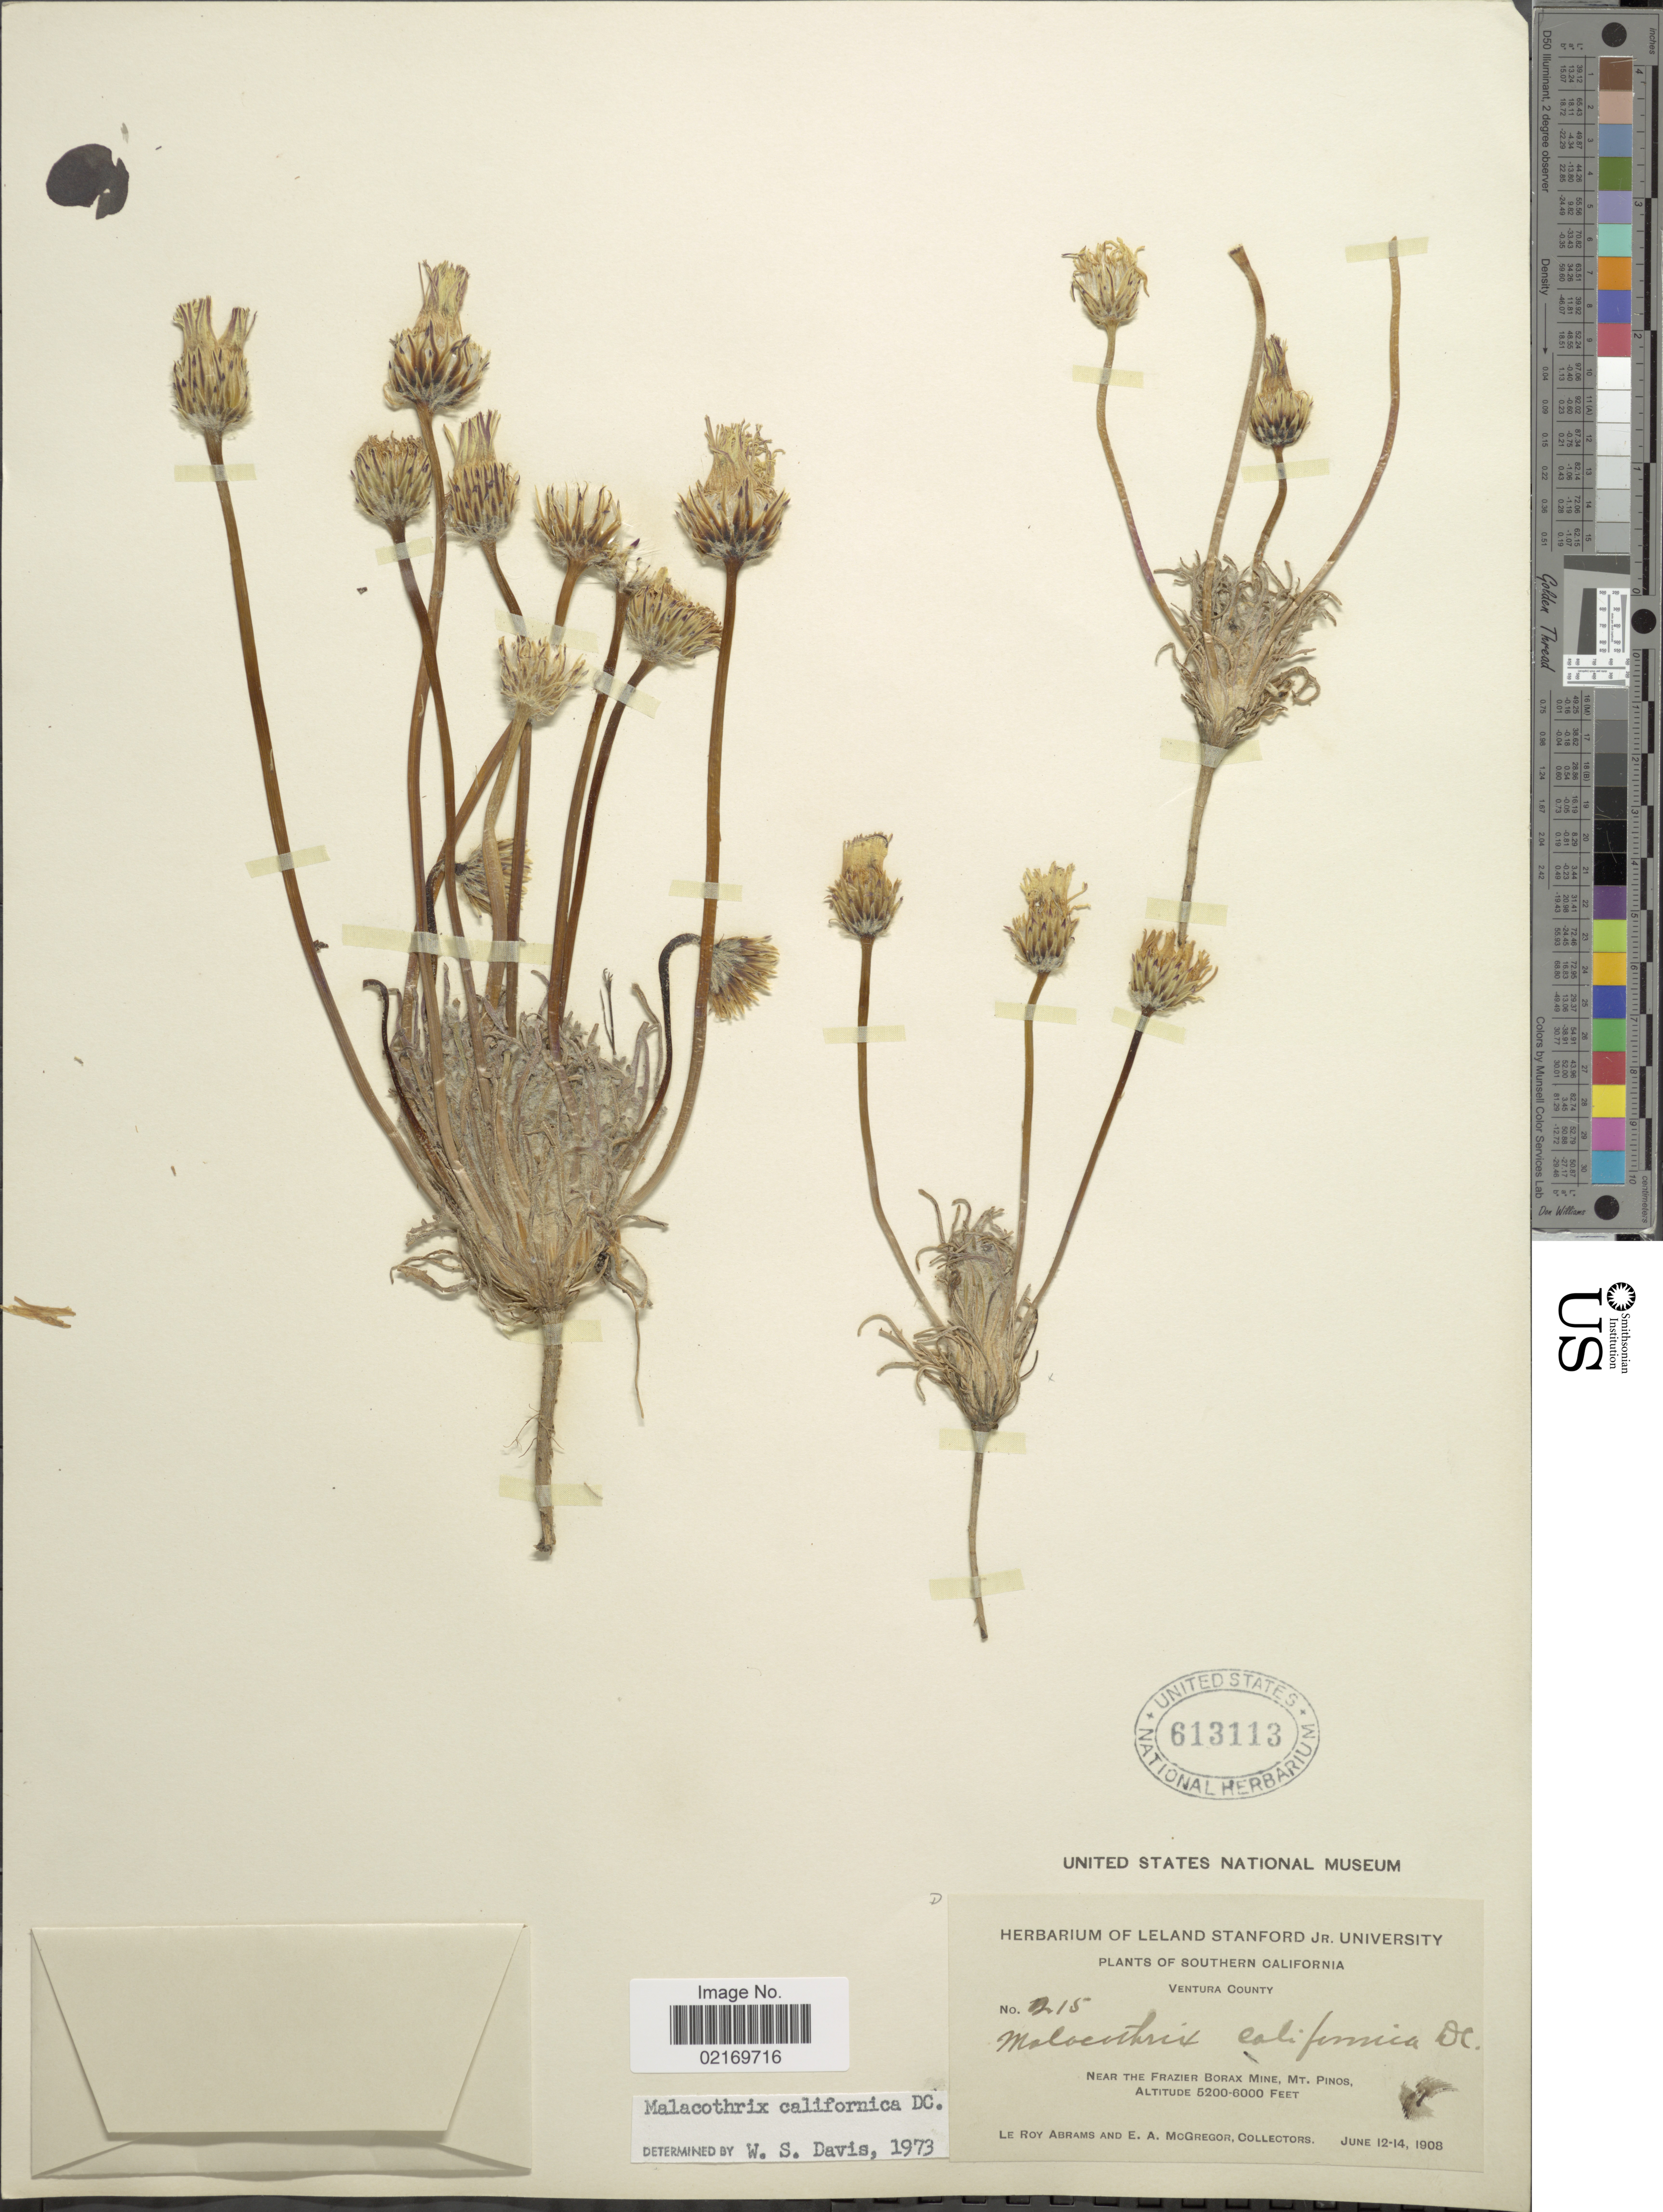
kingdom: Plantae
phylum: Tracheophyta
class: Magnoliopsida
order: Asterales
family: Asteraceae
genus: Malacothrix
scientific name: Malacothrix californica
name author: DC.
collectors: L. Abrams & E. A. McGregor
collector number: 215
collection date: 1908-06-12/1908-06-14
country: United States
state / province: California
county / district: Ventura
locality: Southern California, Ventura County, near the Frazier Borax Mine, Mt. Pinos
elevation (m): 1585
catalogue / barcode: US 613113